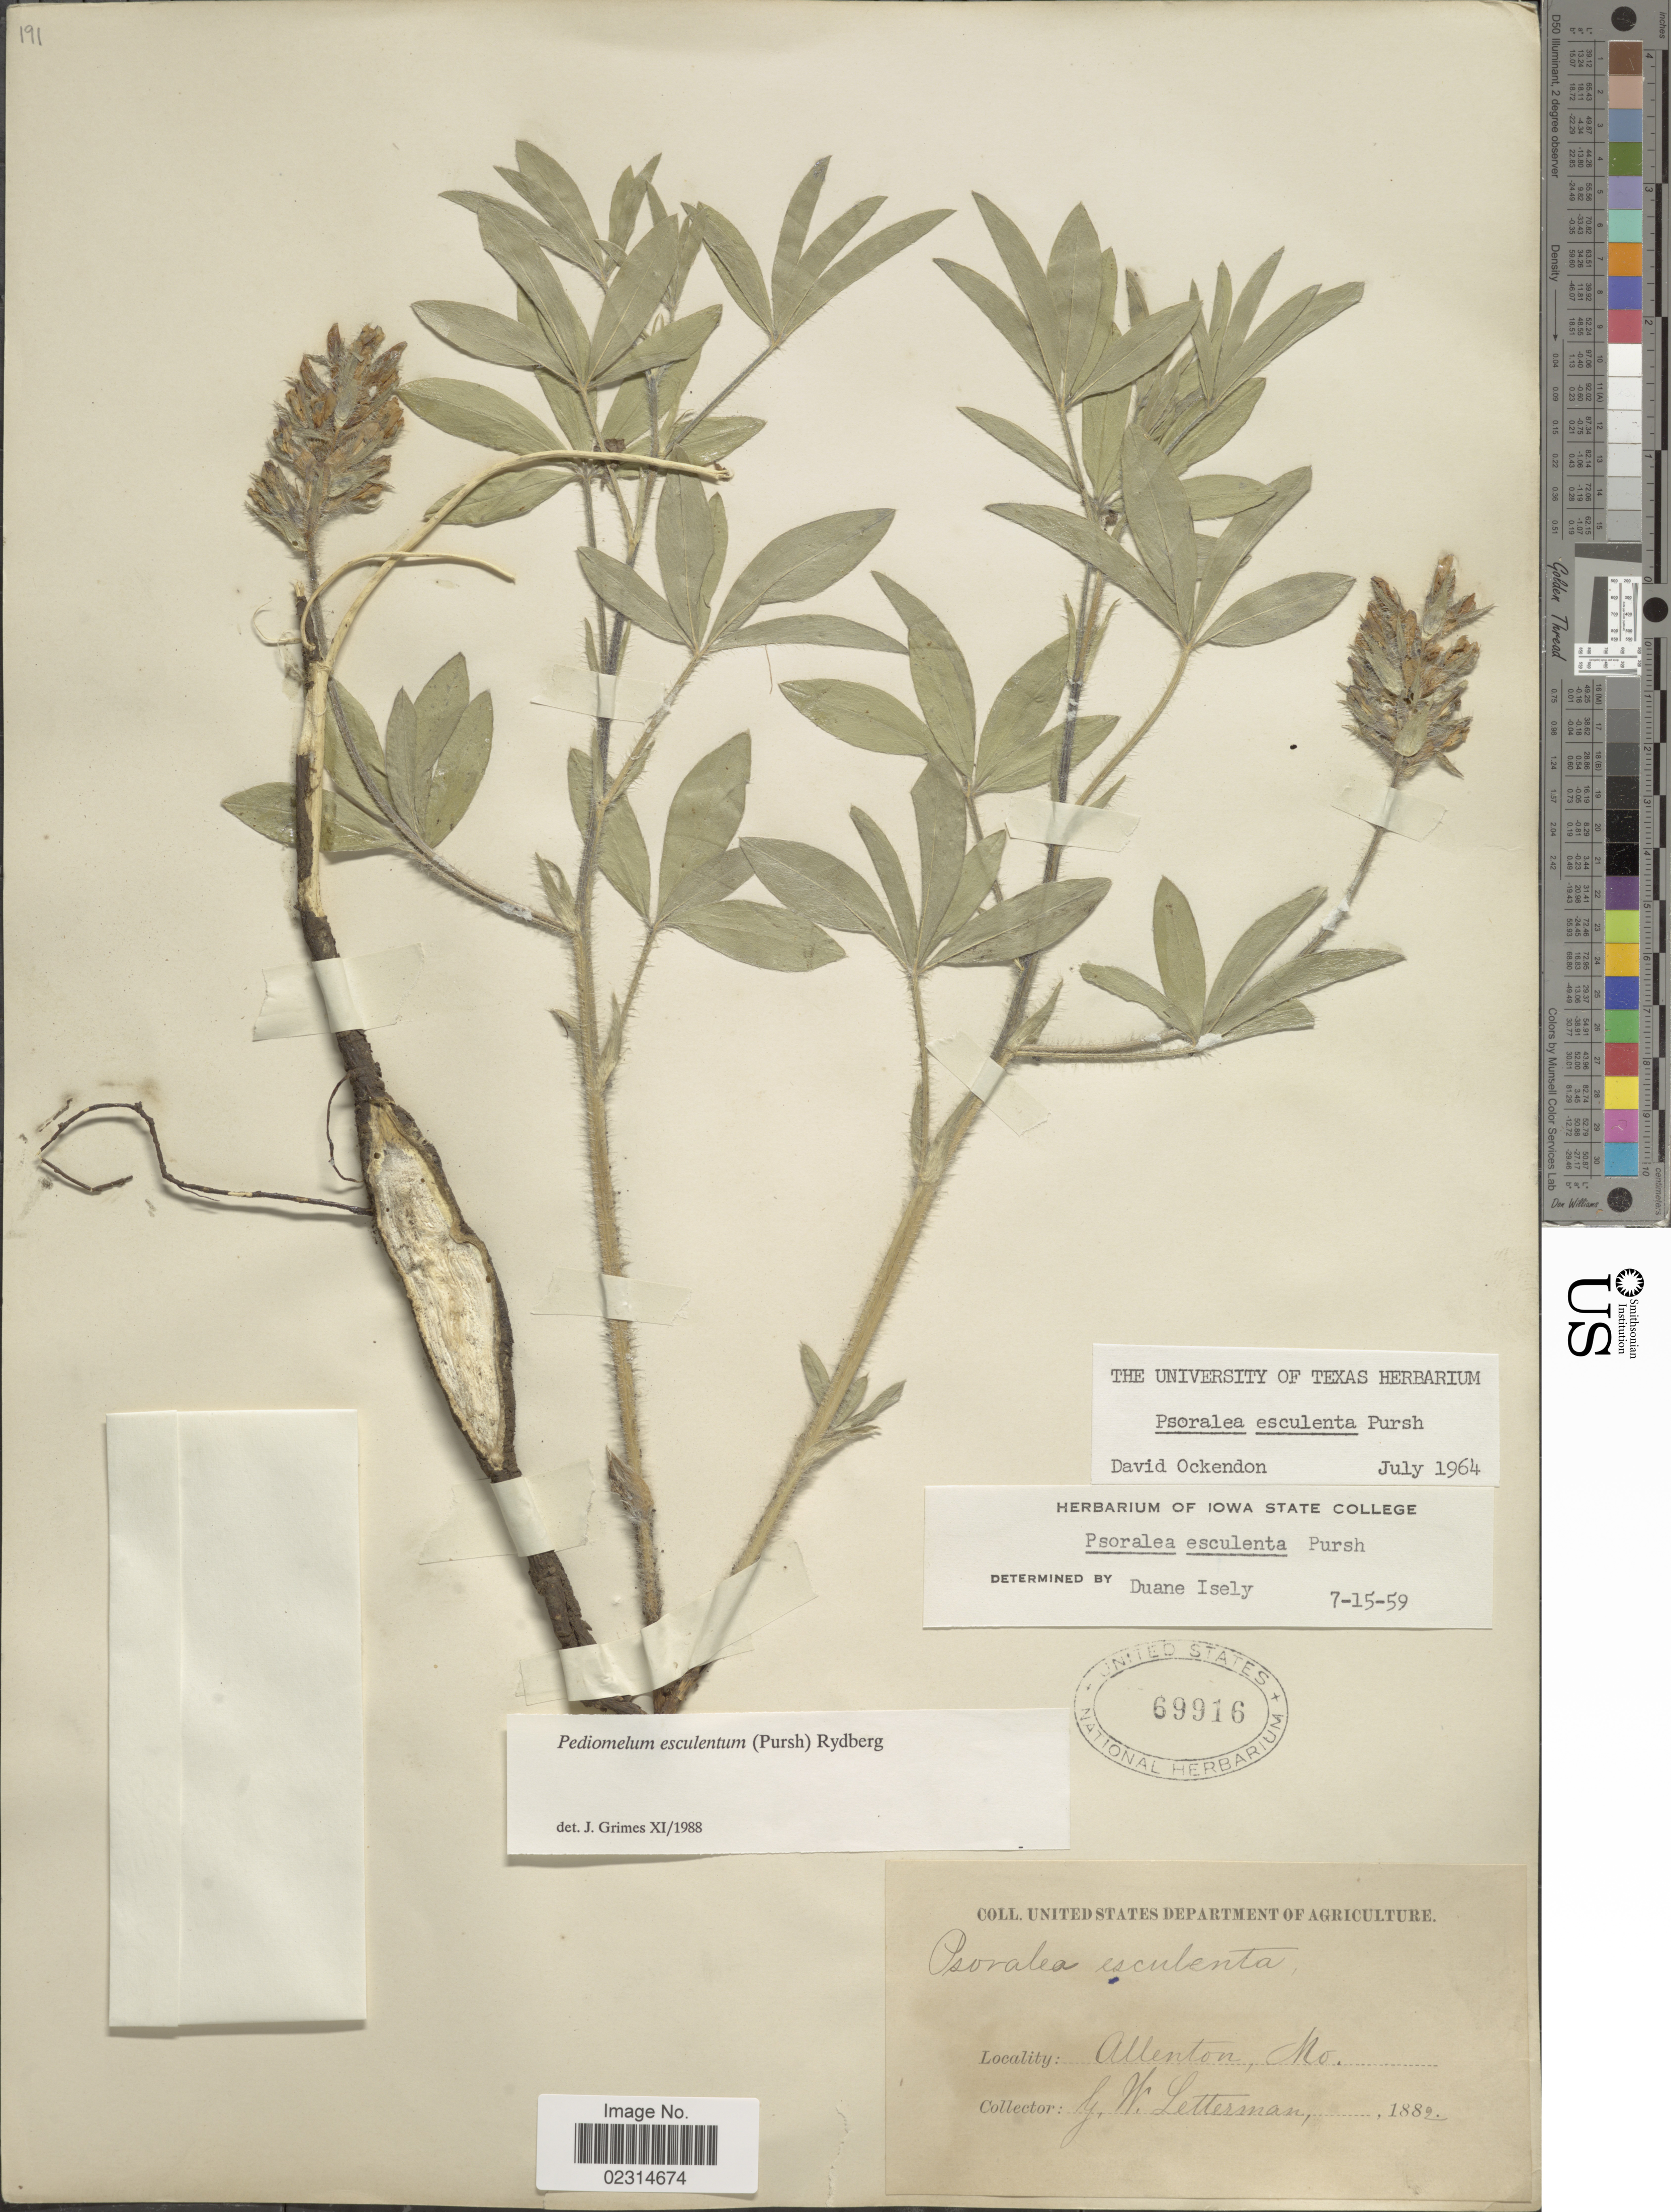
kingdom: Plantae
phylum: Tracheophyta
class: Magnoliopsida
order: Fabales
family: Fabaceae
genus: Pediomelum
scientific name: Pediomelum esculentum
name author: (Pursh) Rydb.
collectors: G. W. Letterman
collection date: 1882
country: United States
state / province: Missouri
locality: Allenton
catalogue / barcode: US 69916